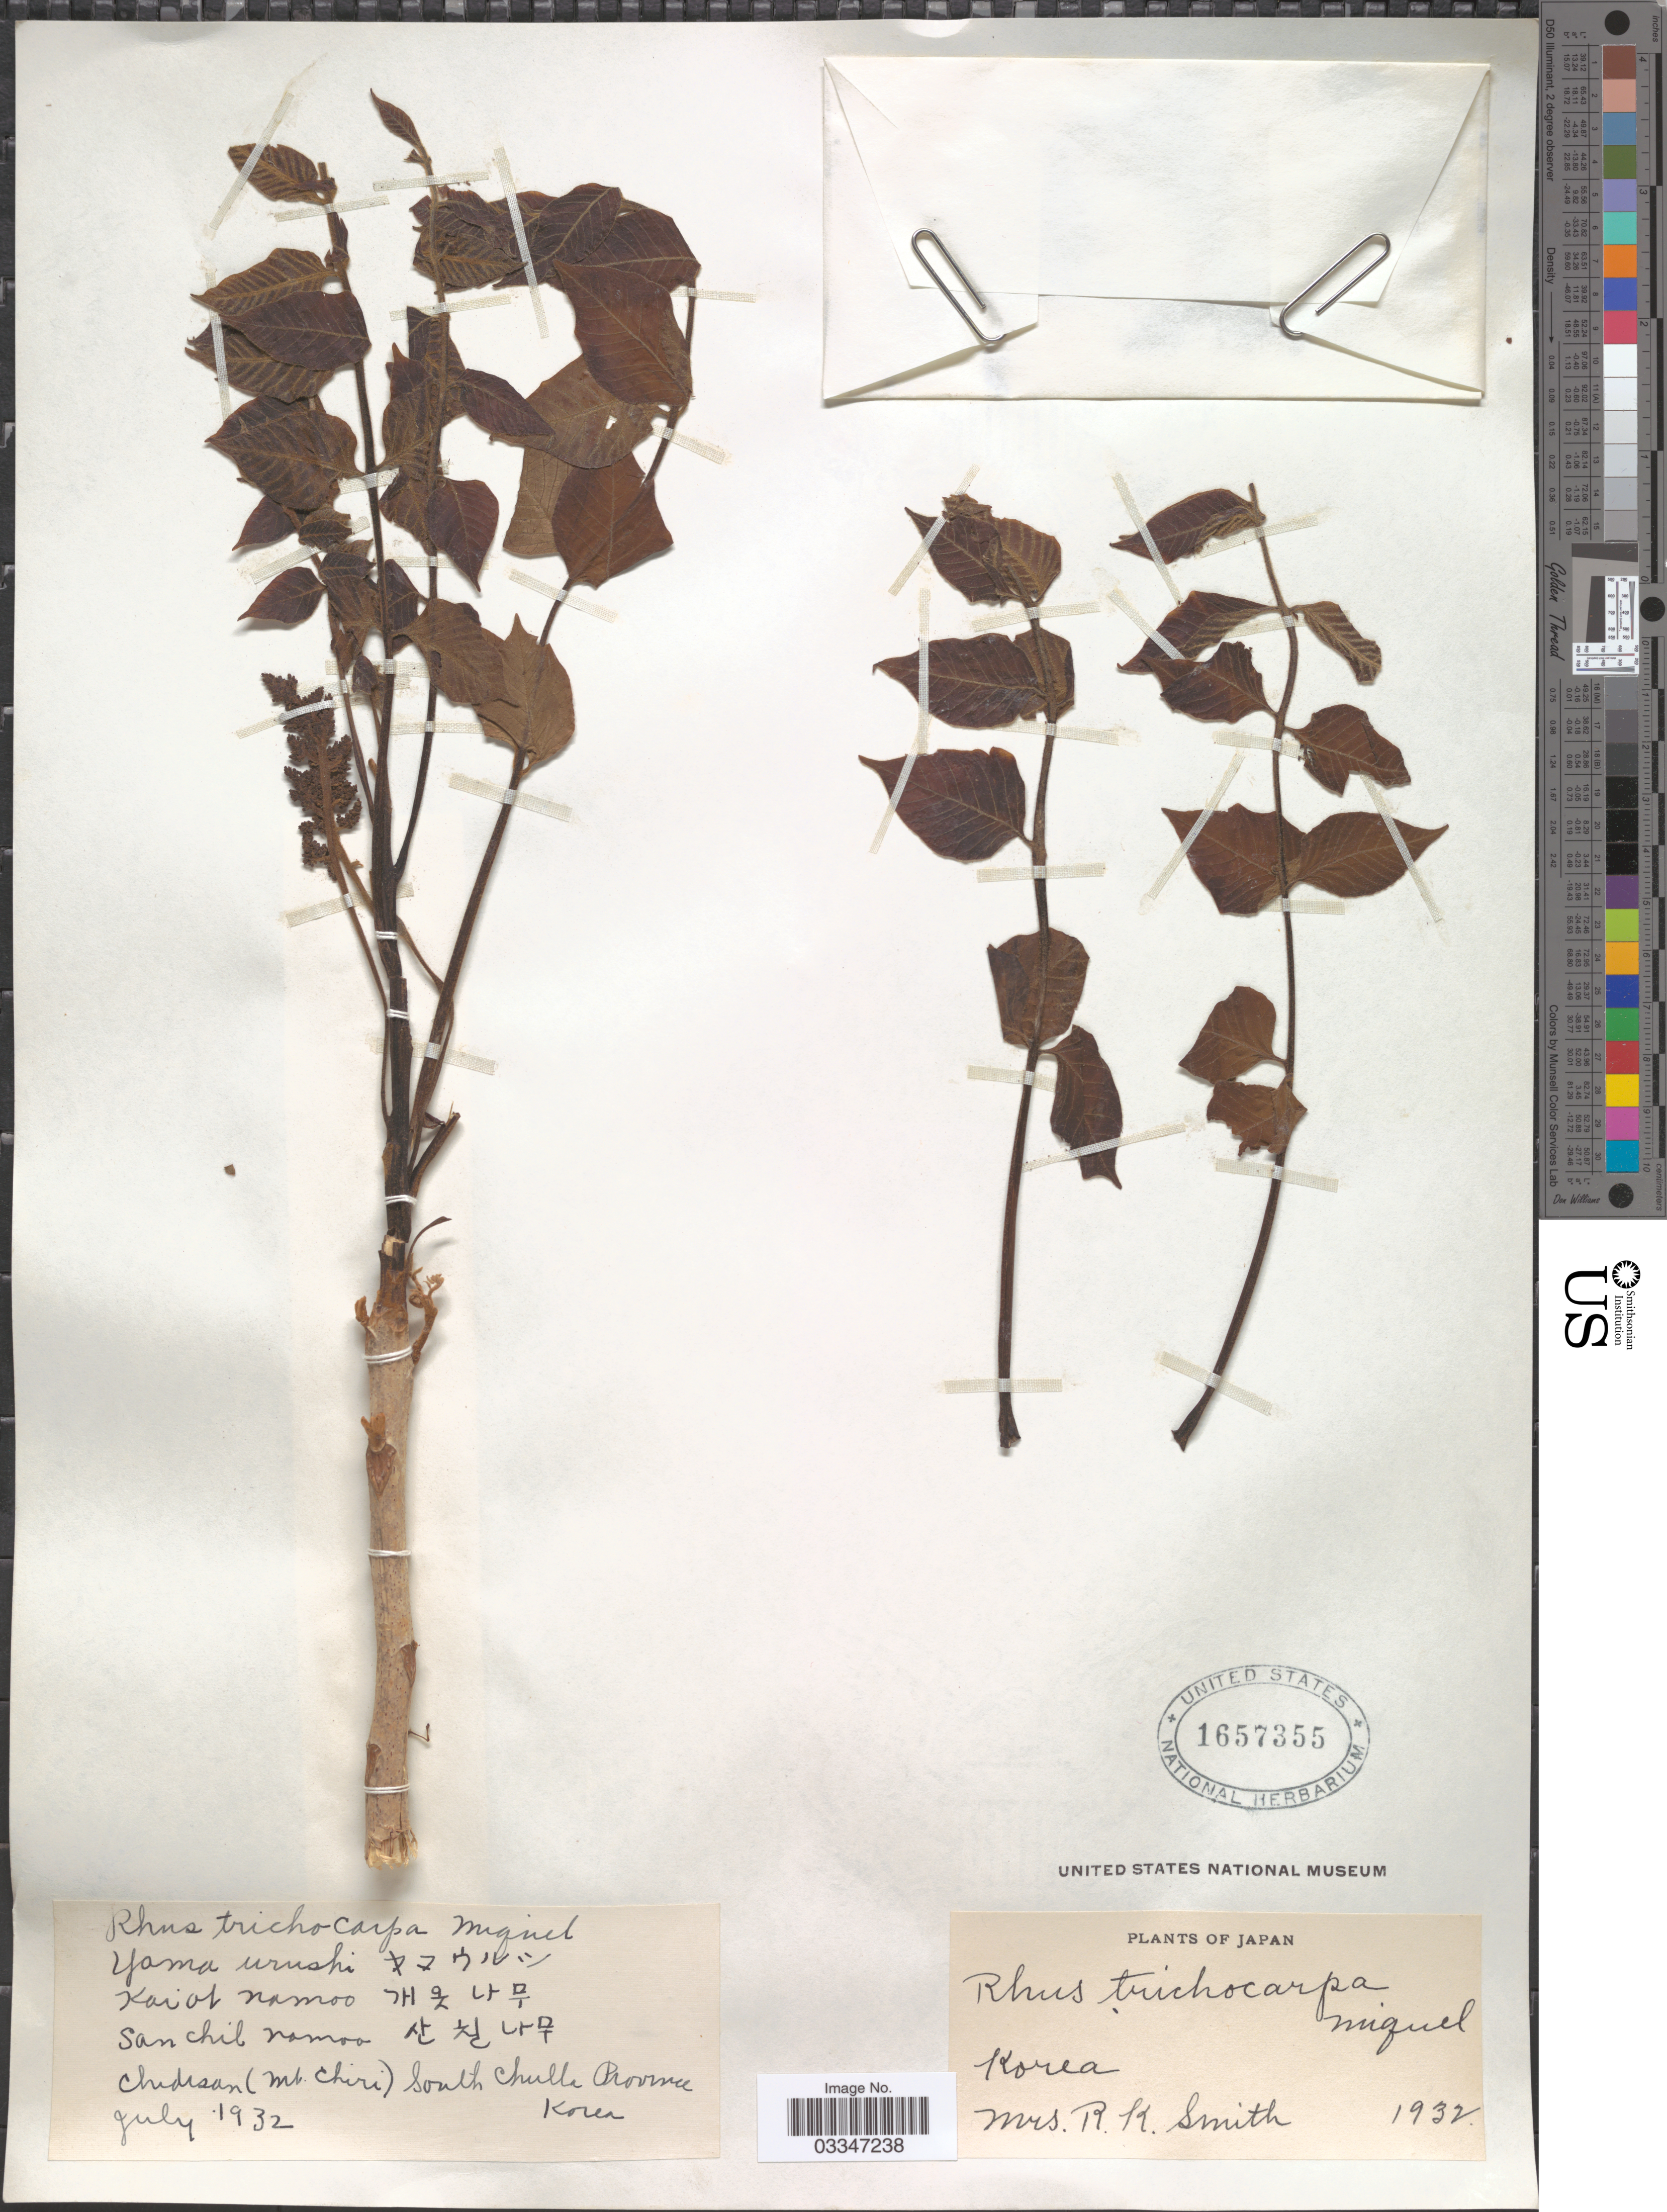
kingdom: Plantae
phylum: Tracheophyta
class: Magnoliopsida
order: Sapindales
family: Anacardiaceae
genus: Rhus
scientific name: Rhus trichocarpa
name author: Miq.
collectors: R. Smith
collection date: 1932-07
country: South Korea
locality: Chidisan (Mt. Chiri), South Chulla Province. Korea.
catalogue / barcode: US 1657355